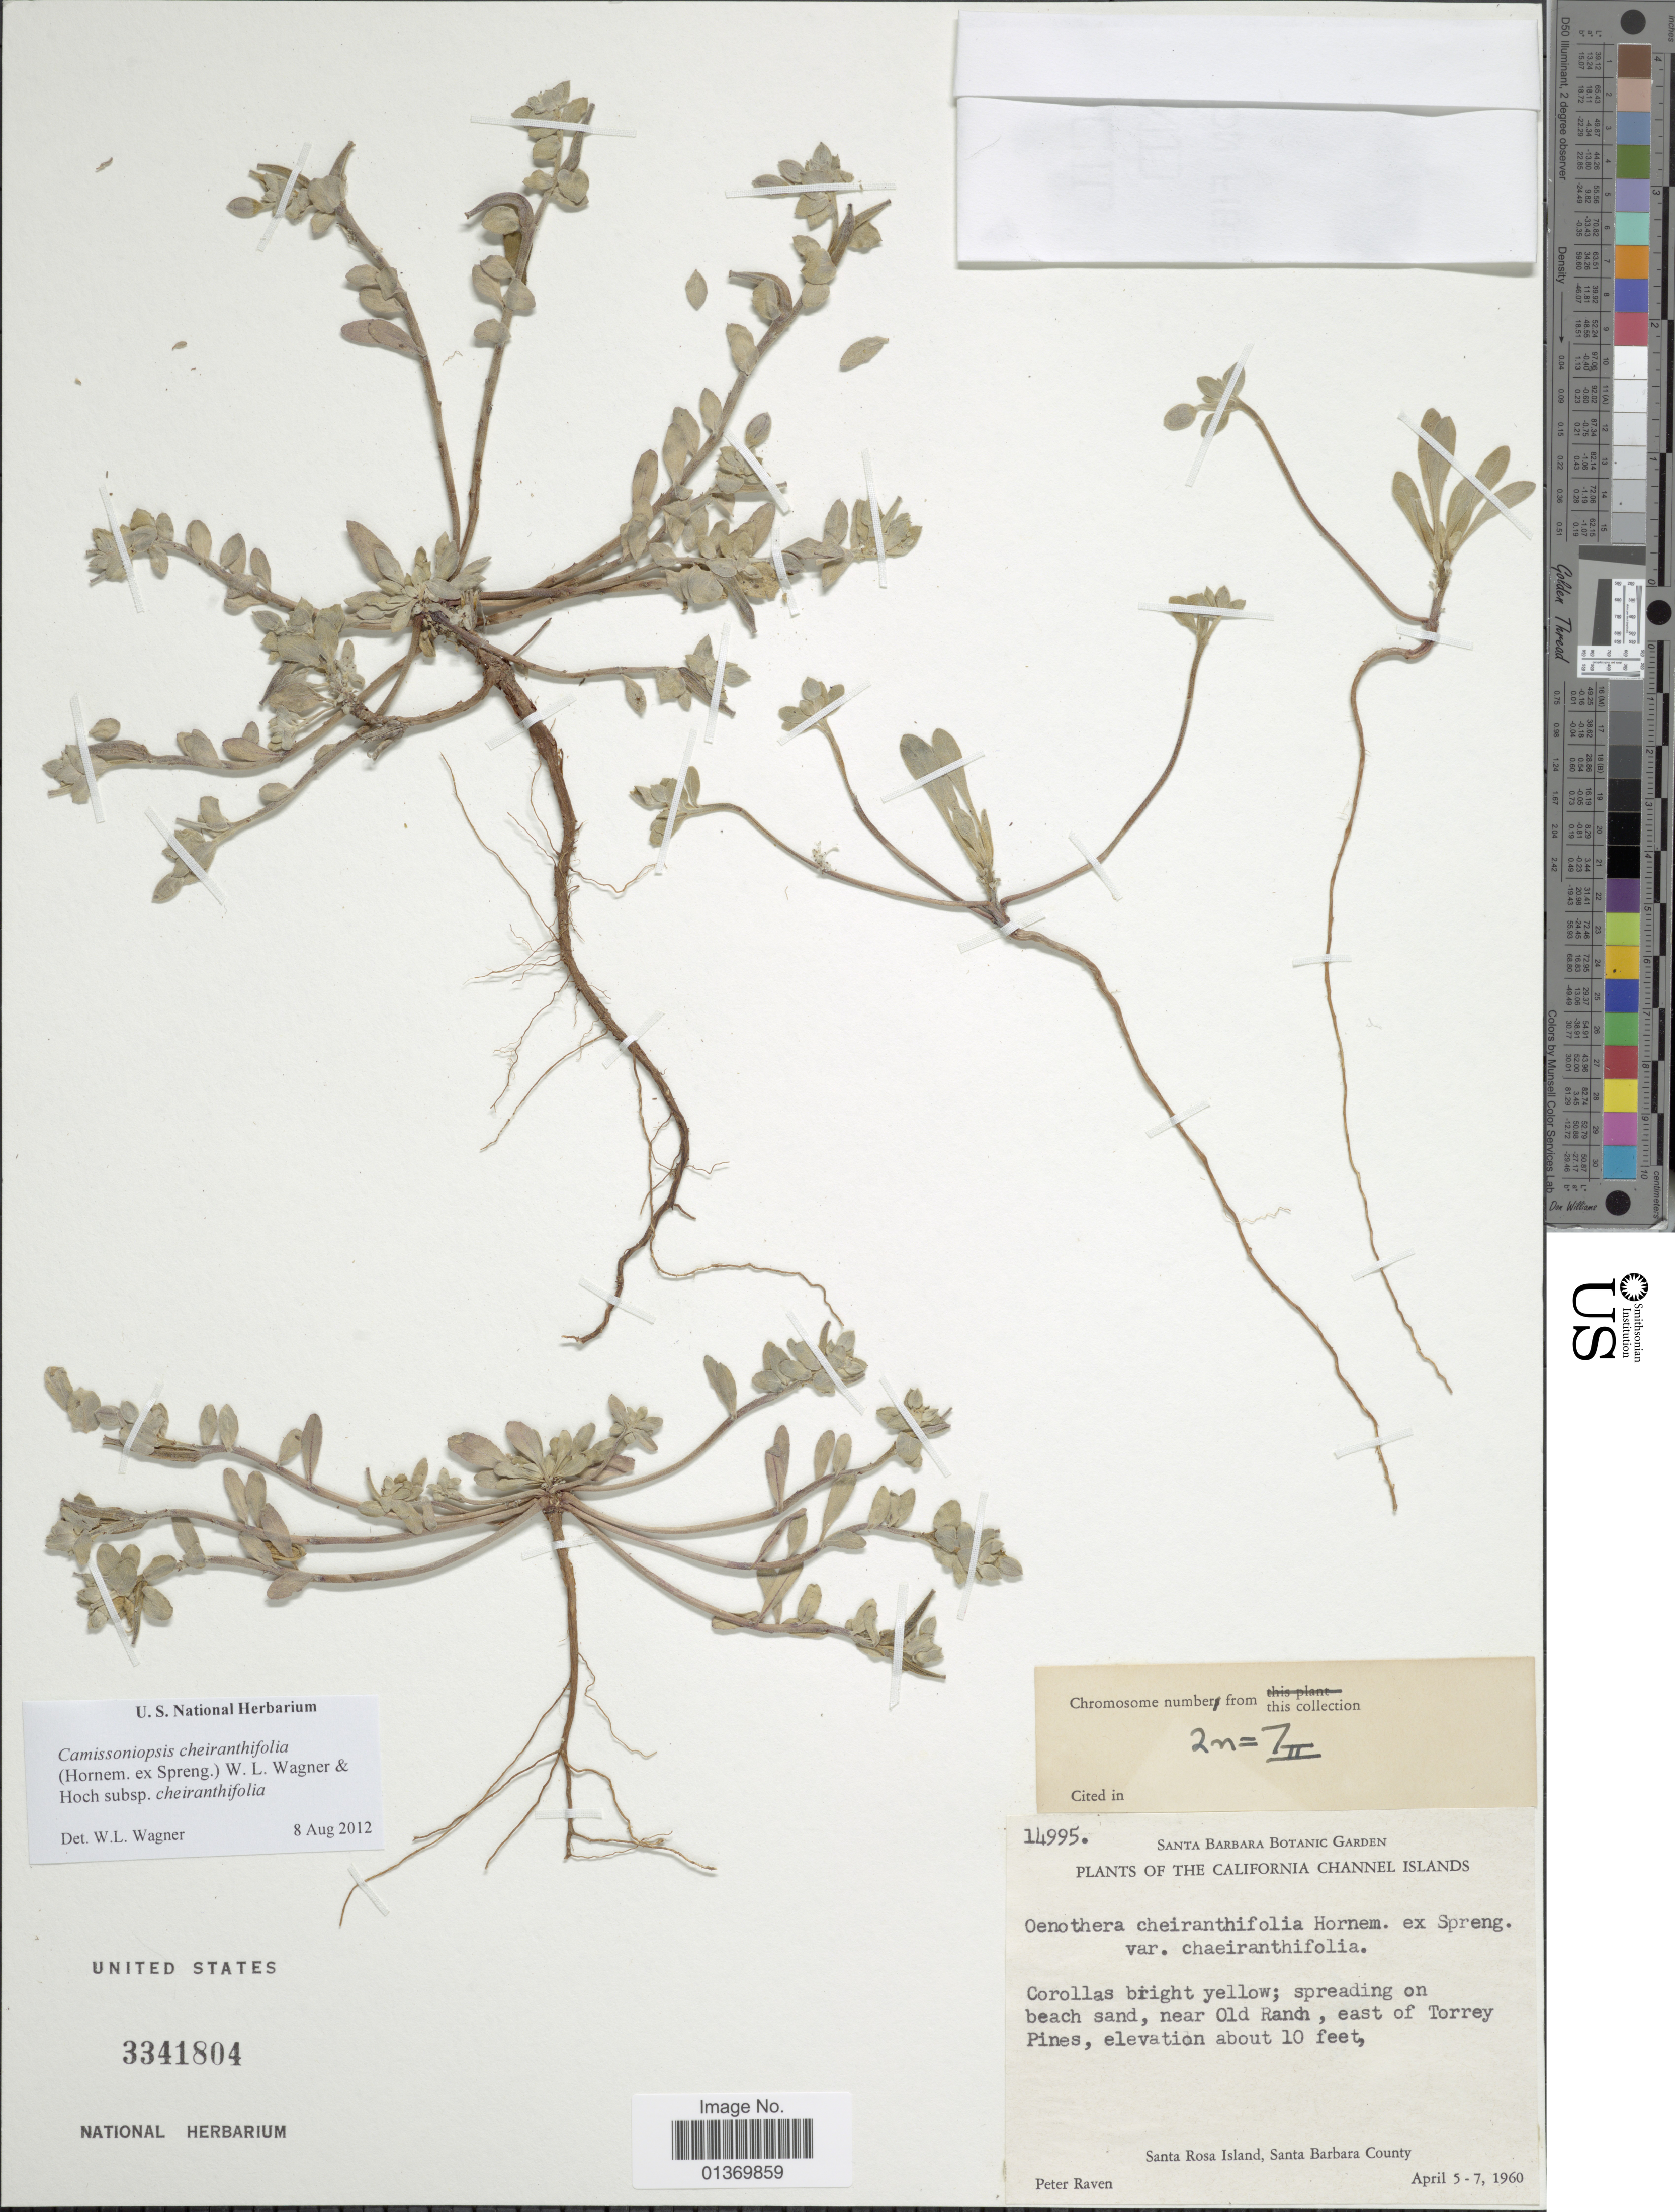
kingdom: Plantae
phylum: Tracheophyta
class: Magnoliopsida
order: Myrtales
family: Onagraceae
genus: Camissoniopsis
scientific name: Camissoniopsis cheiranthifolia subsp. cheiranthifolia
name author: (Hornem. ex Spreng.) W.L. Wagner & Hoch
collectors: P. Raven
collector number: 14995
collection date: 1960-04-05/1960-04-07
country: United States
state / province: California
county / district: Santa Barbara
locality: California Channel Islands, near Old Ranch, east of Torrey Pines, Santa Rosa Island, Santa Barbara County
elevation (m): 3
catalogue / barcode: US 3341804